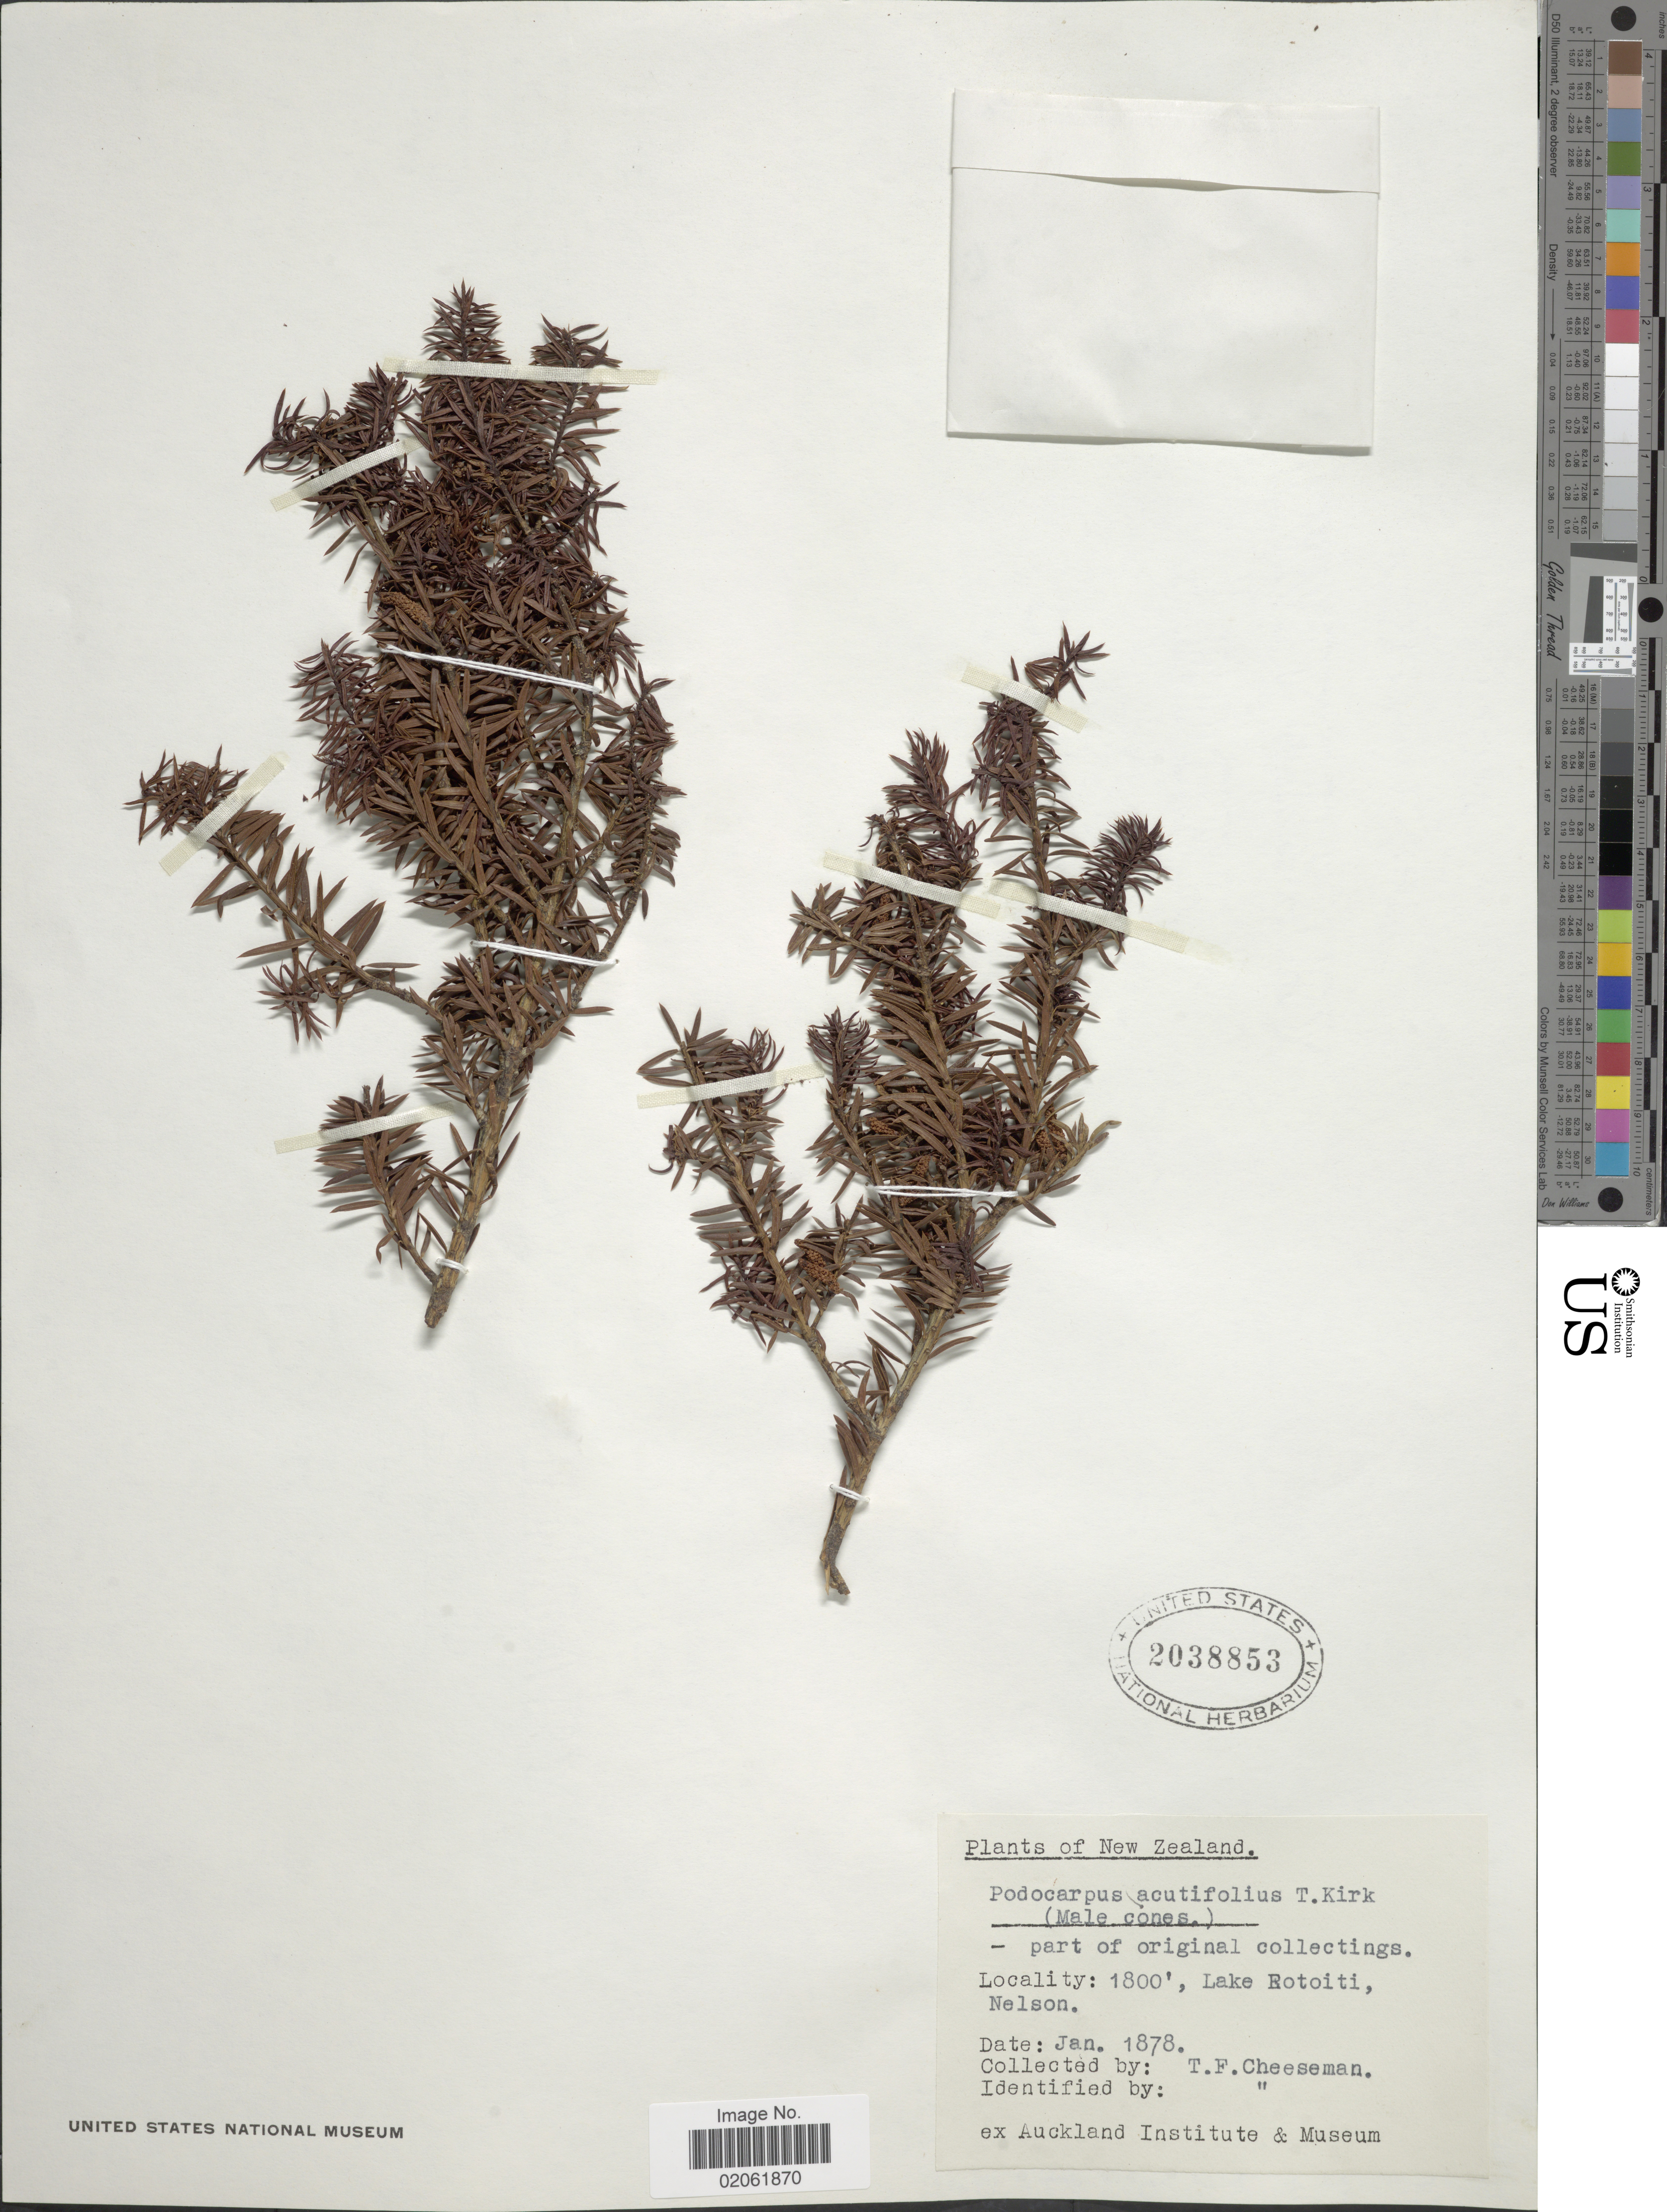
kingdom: Plantae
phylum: Tracheophyta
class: Pinopsida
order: Pinales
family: Podocarpaceae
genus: Podocarpus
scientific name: Podocarpus acutifolius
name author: Kirk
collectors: T. F. Cheeseman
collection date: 1878-01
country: New Zealand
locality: New Zealand, Lake Rotoiti Nelson.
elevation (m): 549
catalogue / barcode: US 2038853